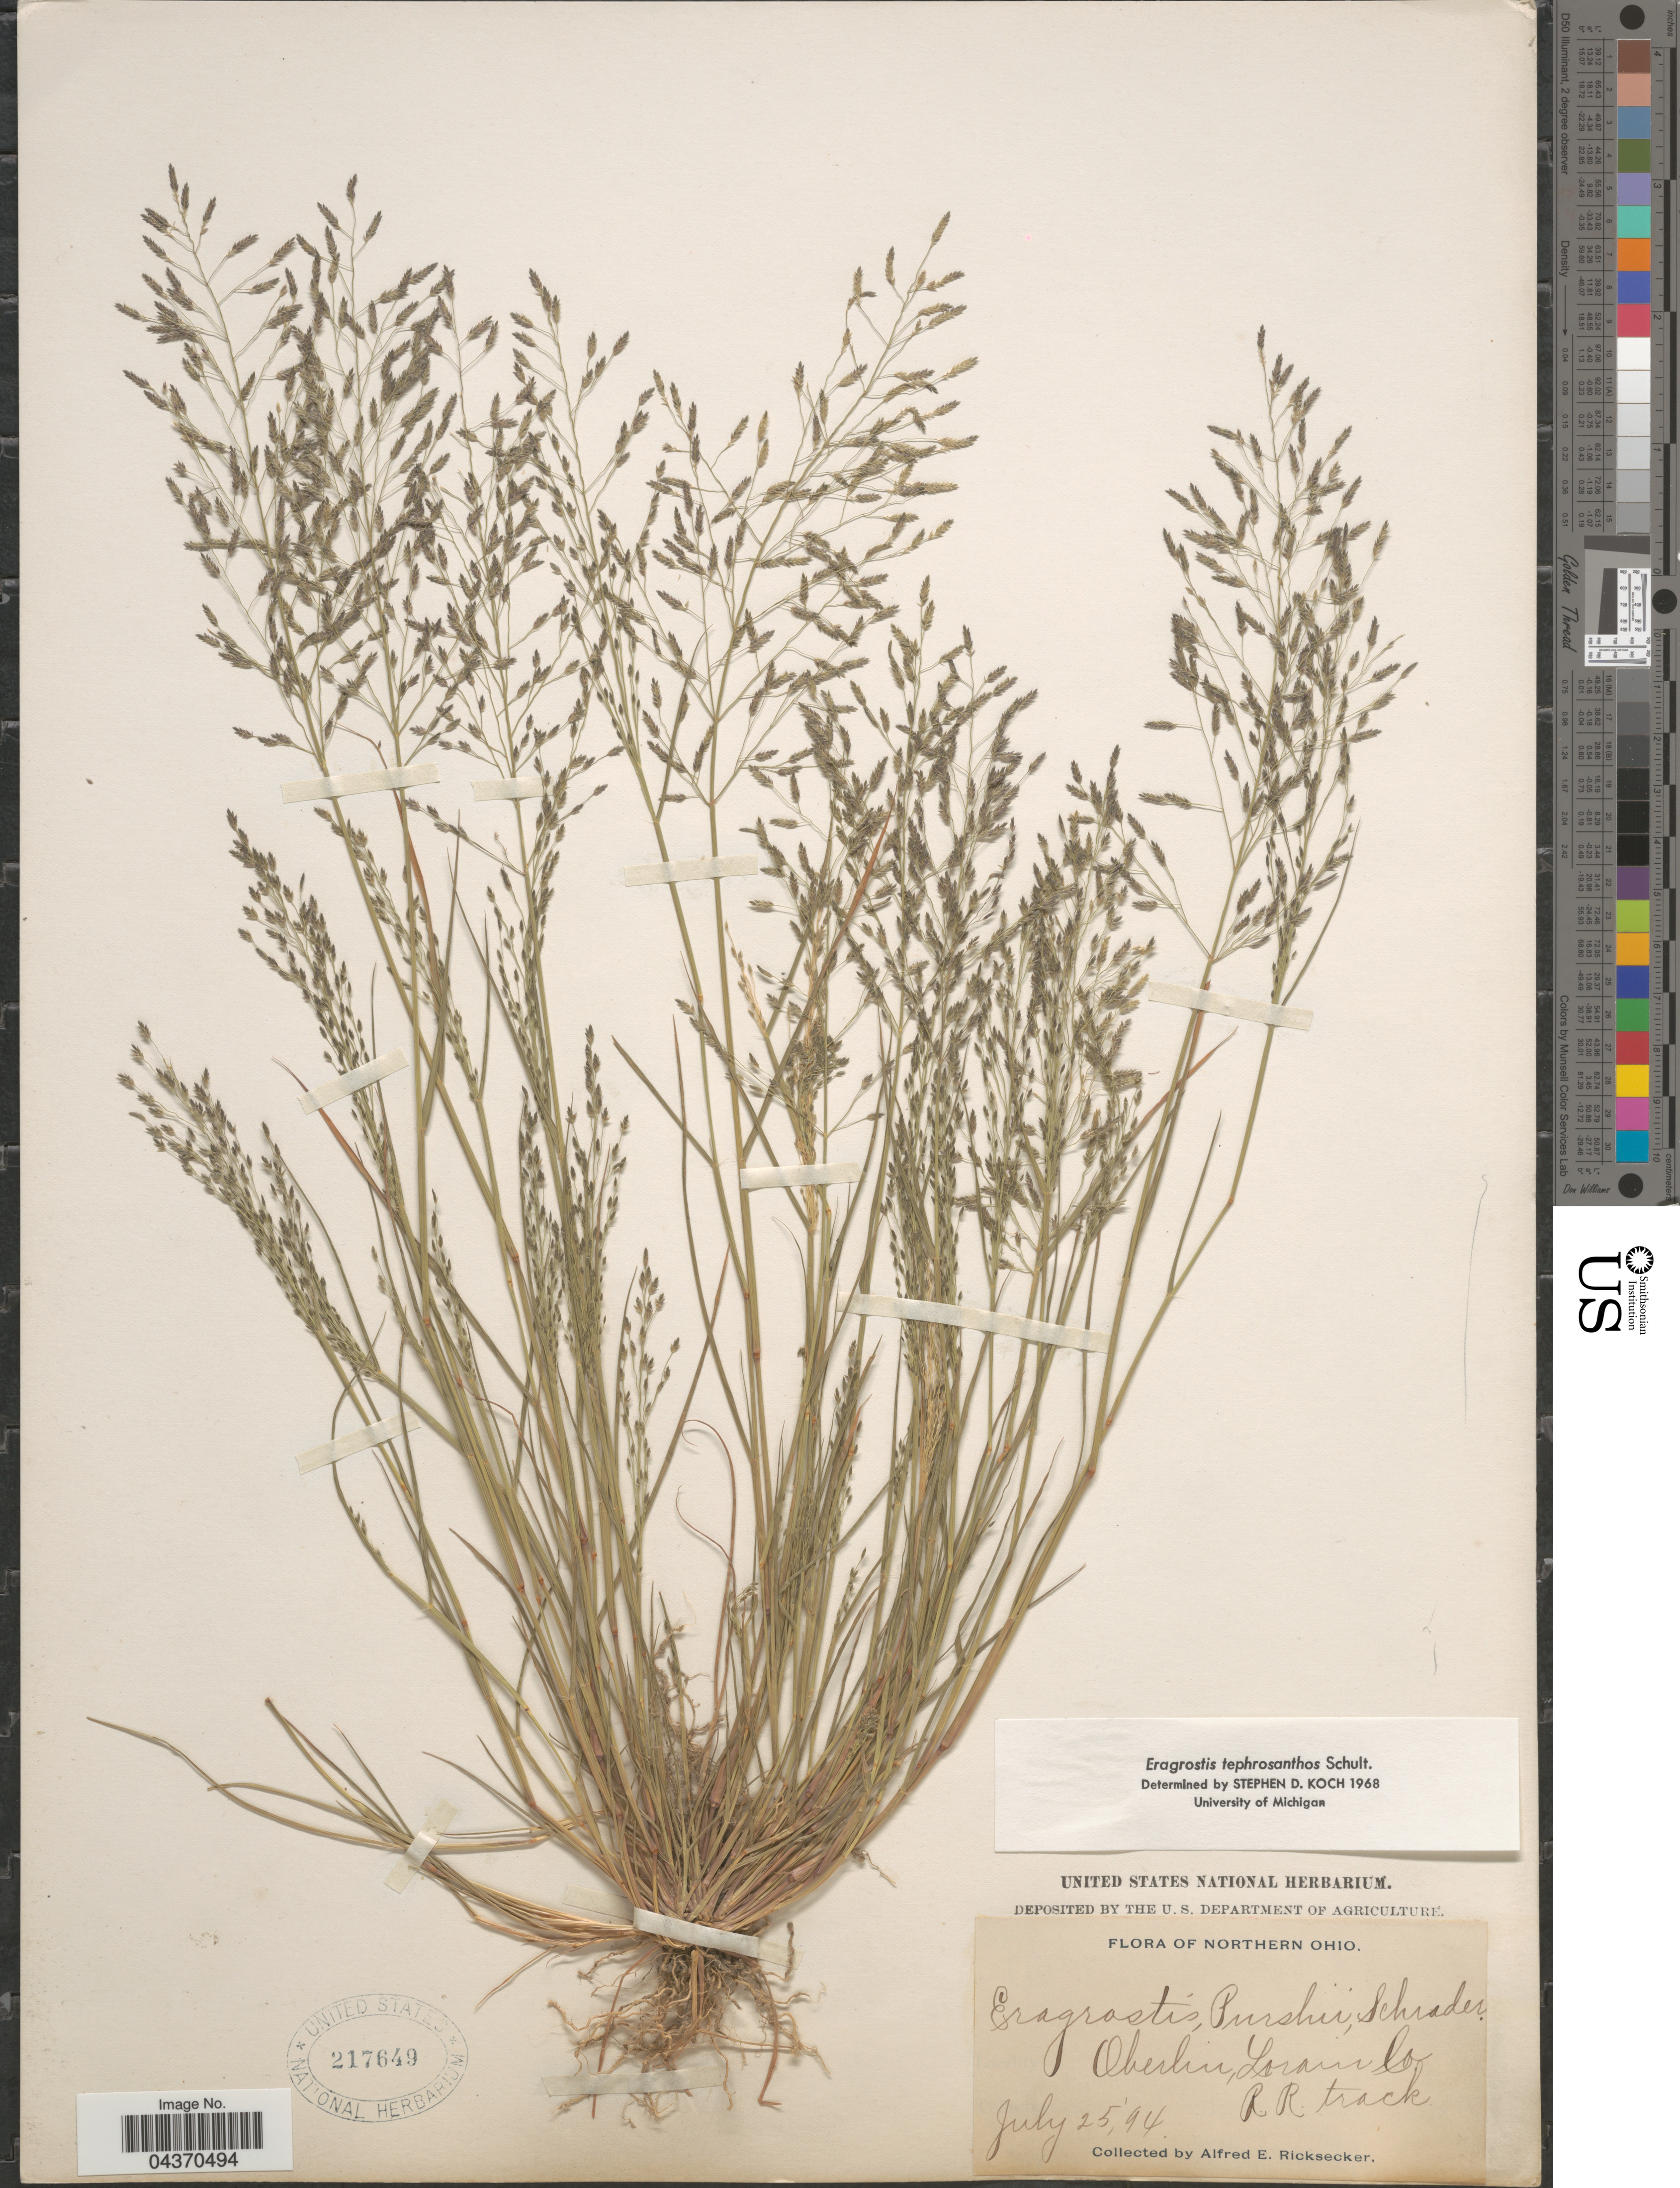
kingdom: Plantae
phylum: Tracheophyta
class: Liliopsida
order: Poales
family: Poaceae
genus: Eragrostis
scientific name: Eragrostis pectinacea var. miserrima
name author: (E. Fourn.) Reeder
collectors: A. E. Ricksecker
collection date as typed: Transcribed d/m/y: 25/7/94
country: United States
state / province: Ohio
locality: Northern Ohio. Oberlin, Lorain Co. R. R. track.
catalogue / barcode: US 217649